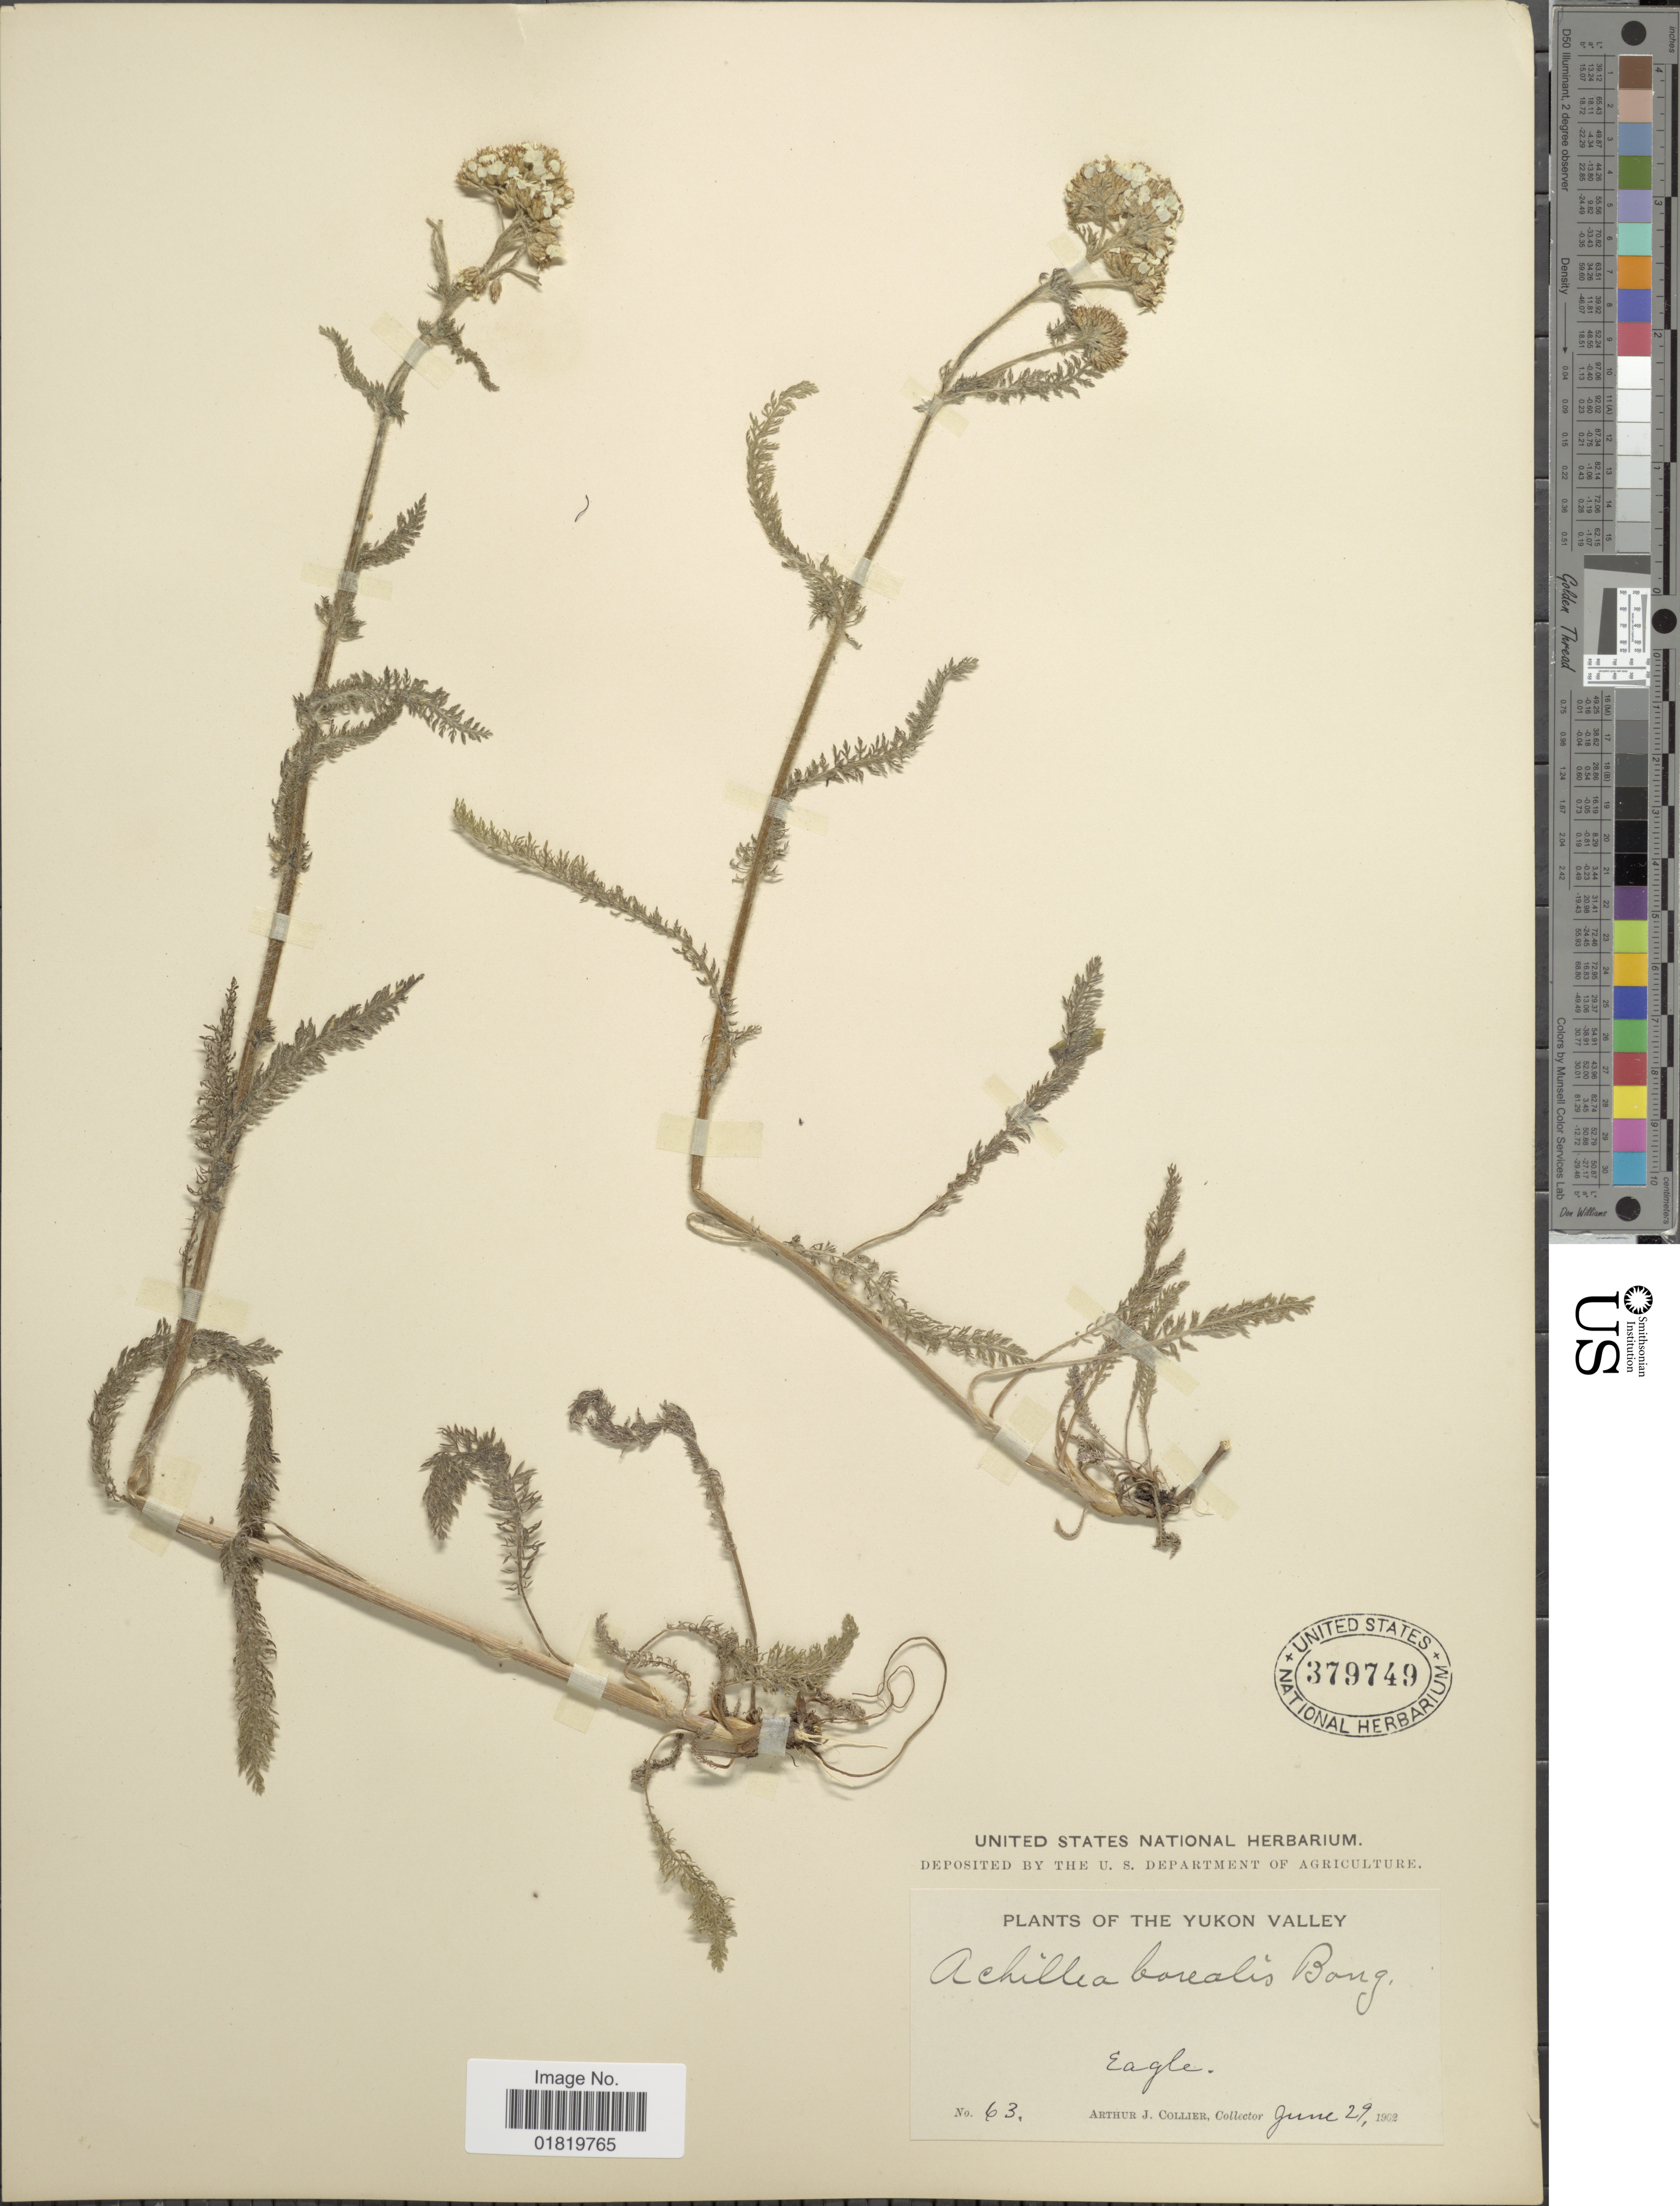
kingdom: Plantae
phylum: Tracheophyta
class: Magnoliopsida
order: Asterales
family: Asteraceae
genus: Achillea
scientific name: Achillea borealis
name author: Bong.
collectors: A. Collier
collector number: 63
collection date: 1962-06-29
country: Canada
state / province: Yukon Territory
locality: The Yukon Valley, Eagle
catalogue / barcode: US 379749